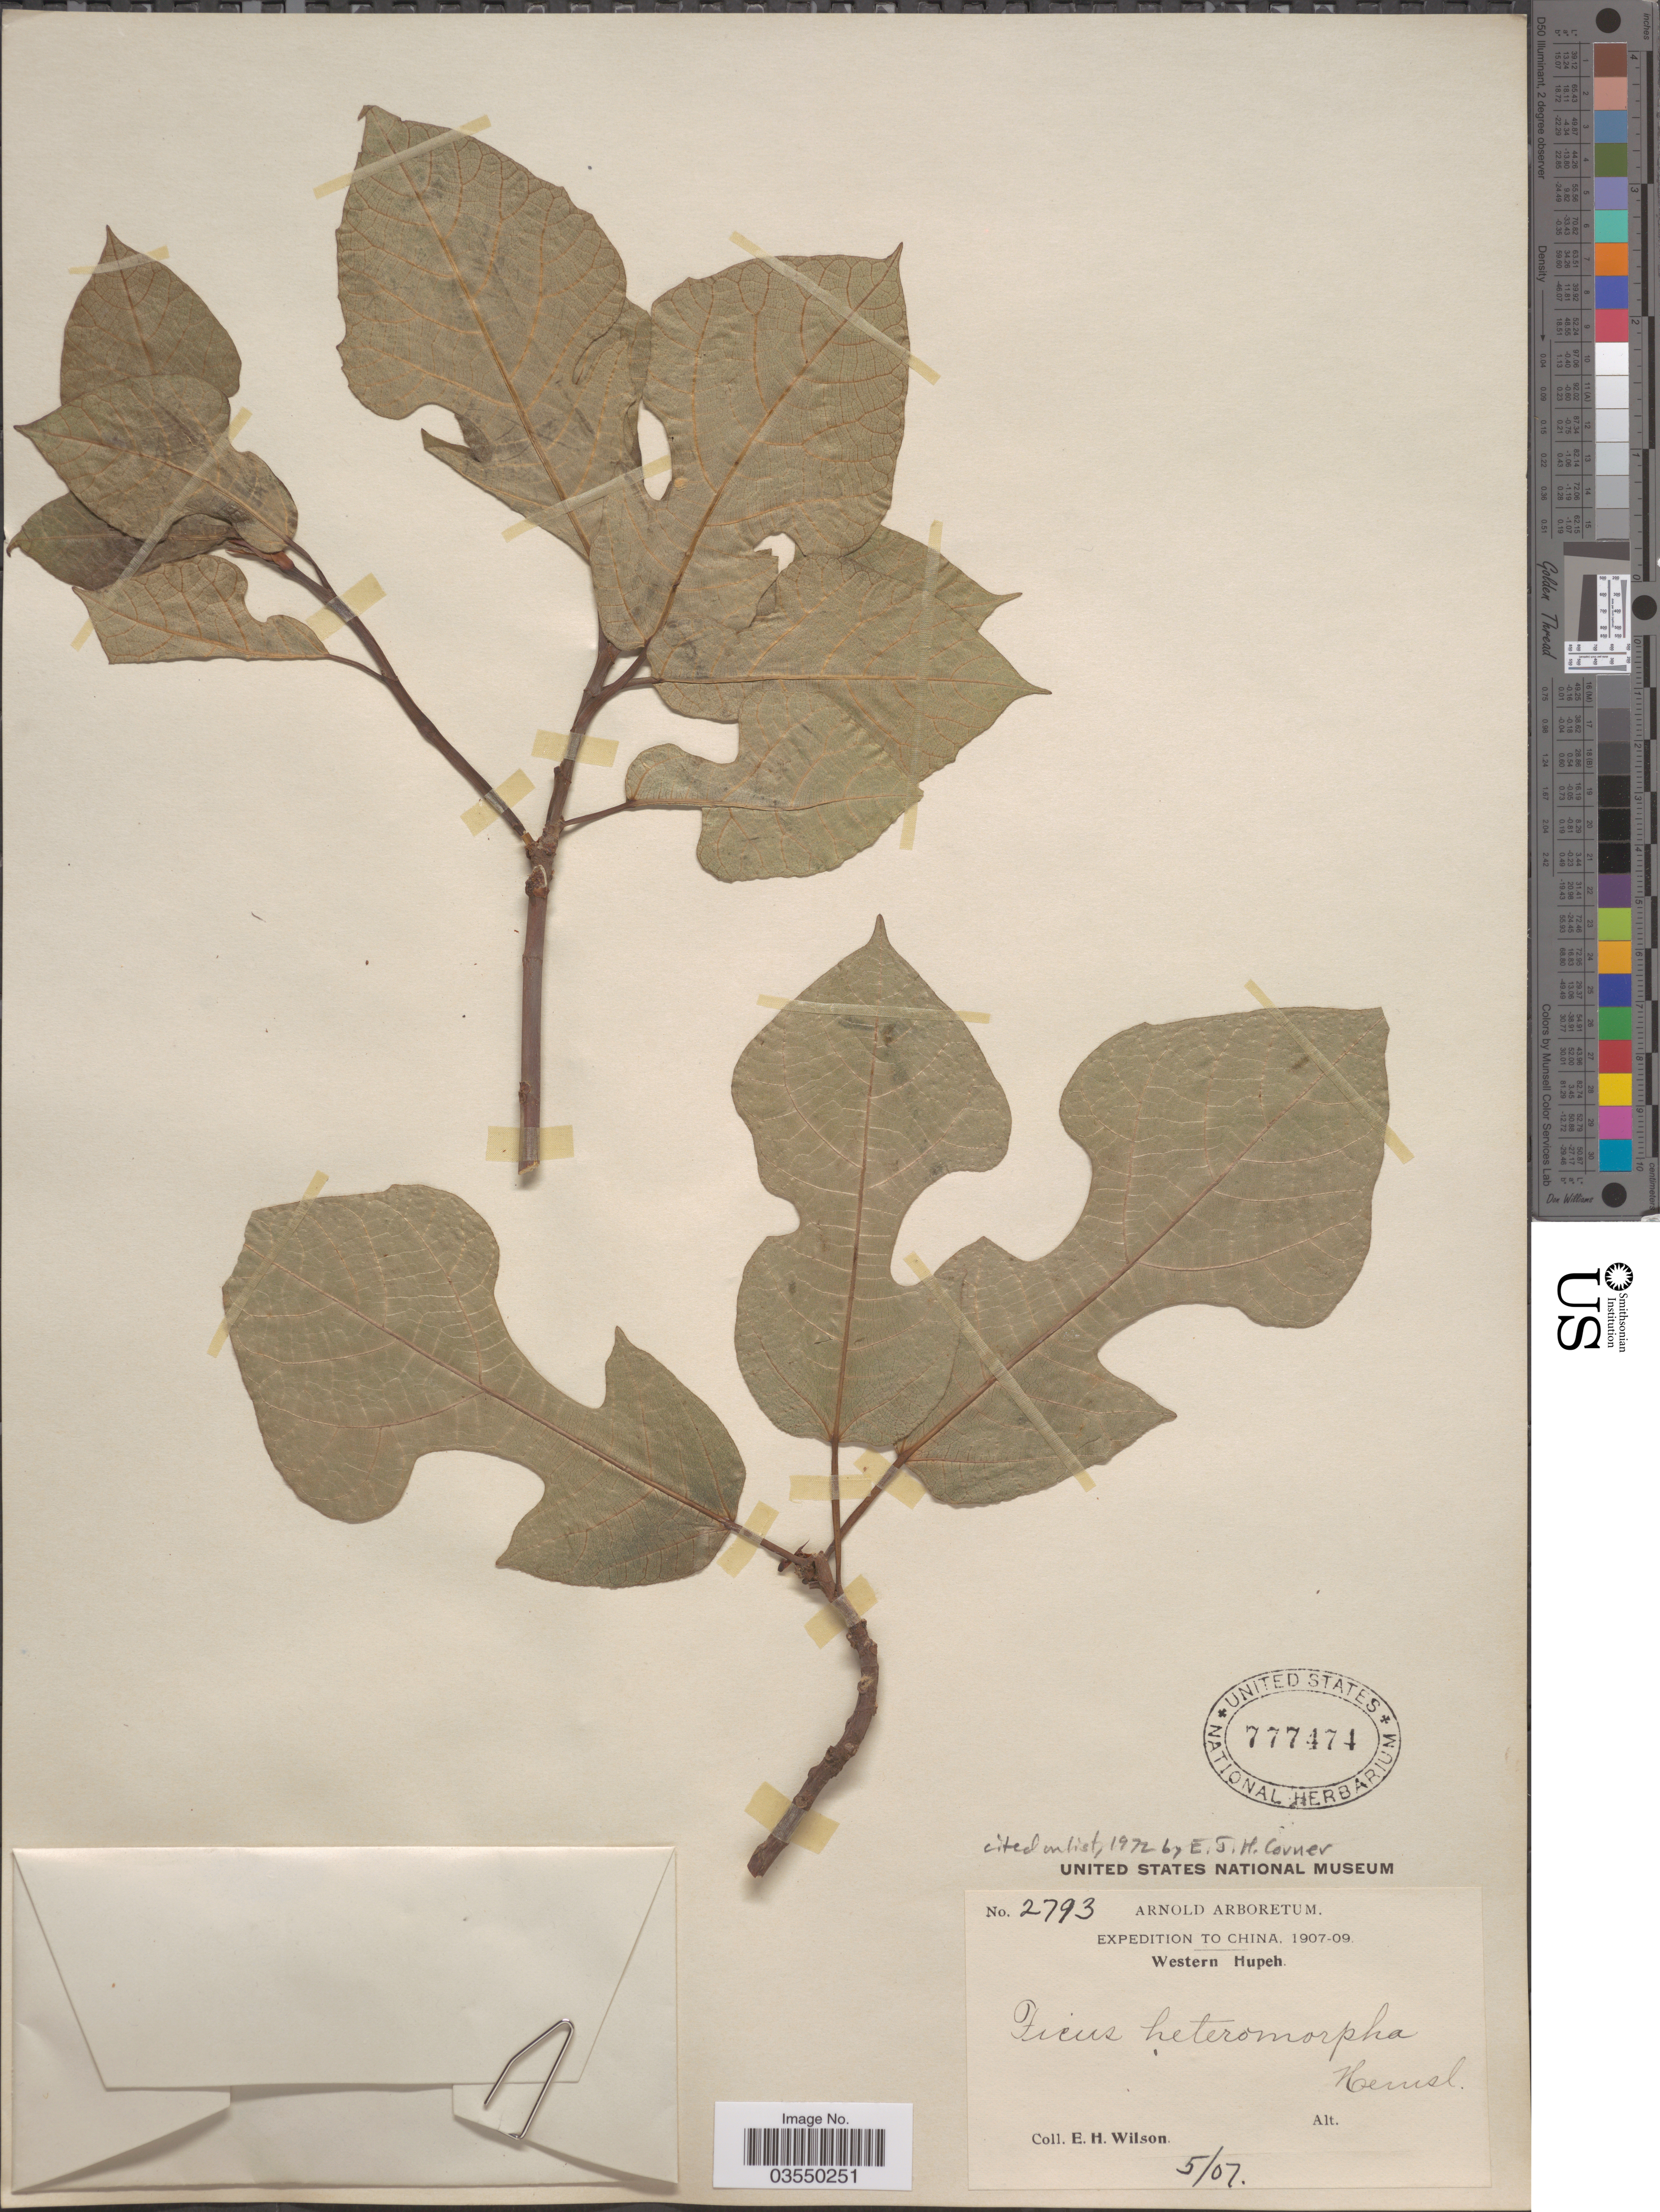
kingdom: Plantae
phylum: Tracheophyta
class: Magnoliopsida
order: Rosales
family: Moraceae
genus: Ficus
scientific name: Ficus heteromorpha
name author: Hemsl.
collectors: E. Wilson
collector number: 2793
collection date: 1907-05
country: China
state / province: Hubei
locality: Western Hupeh.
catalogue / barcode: US 777474